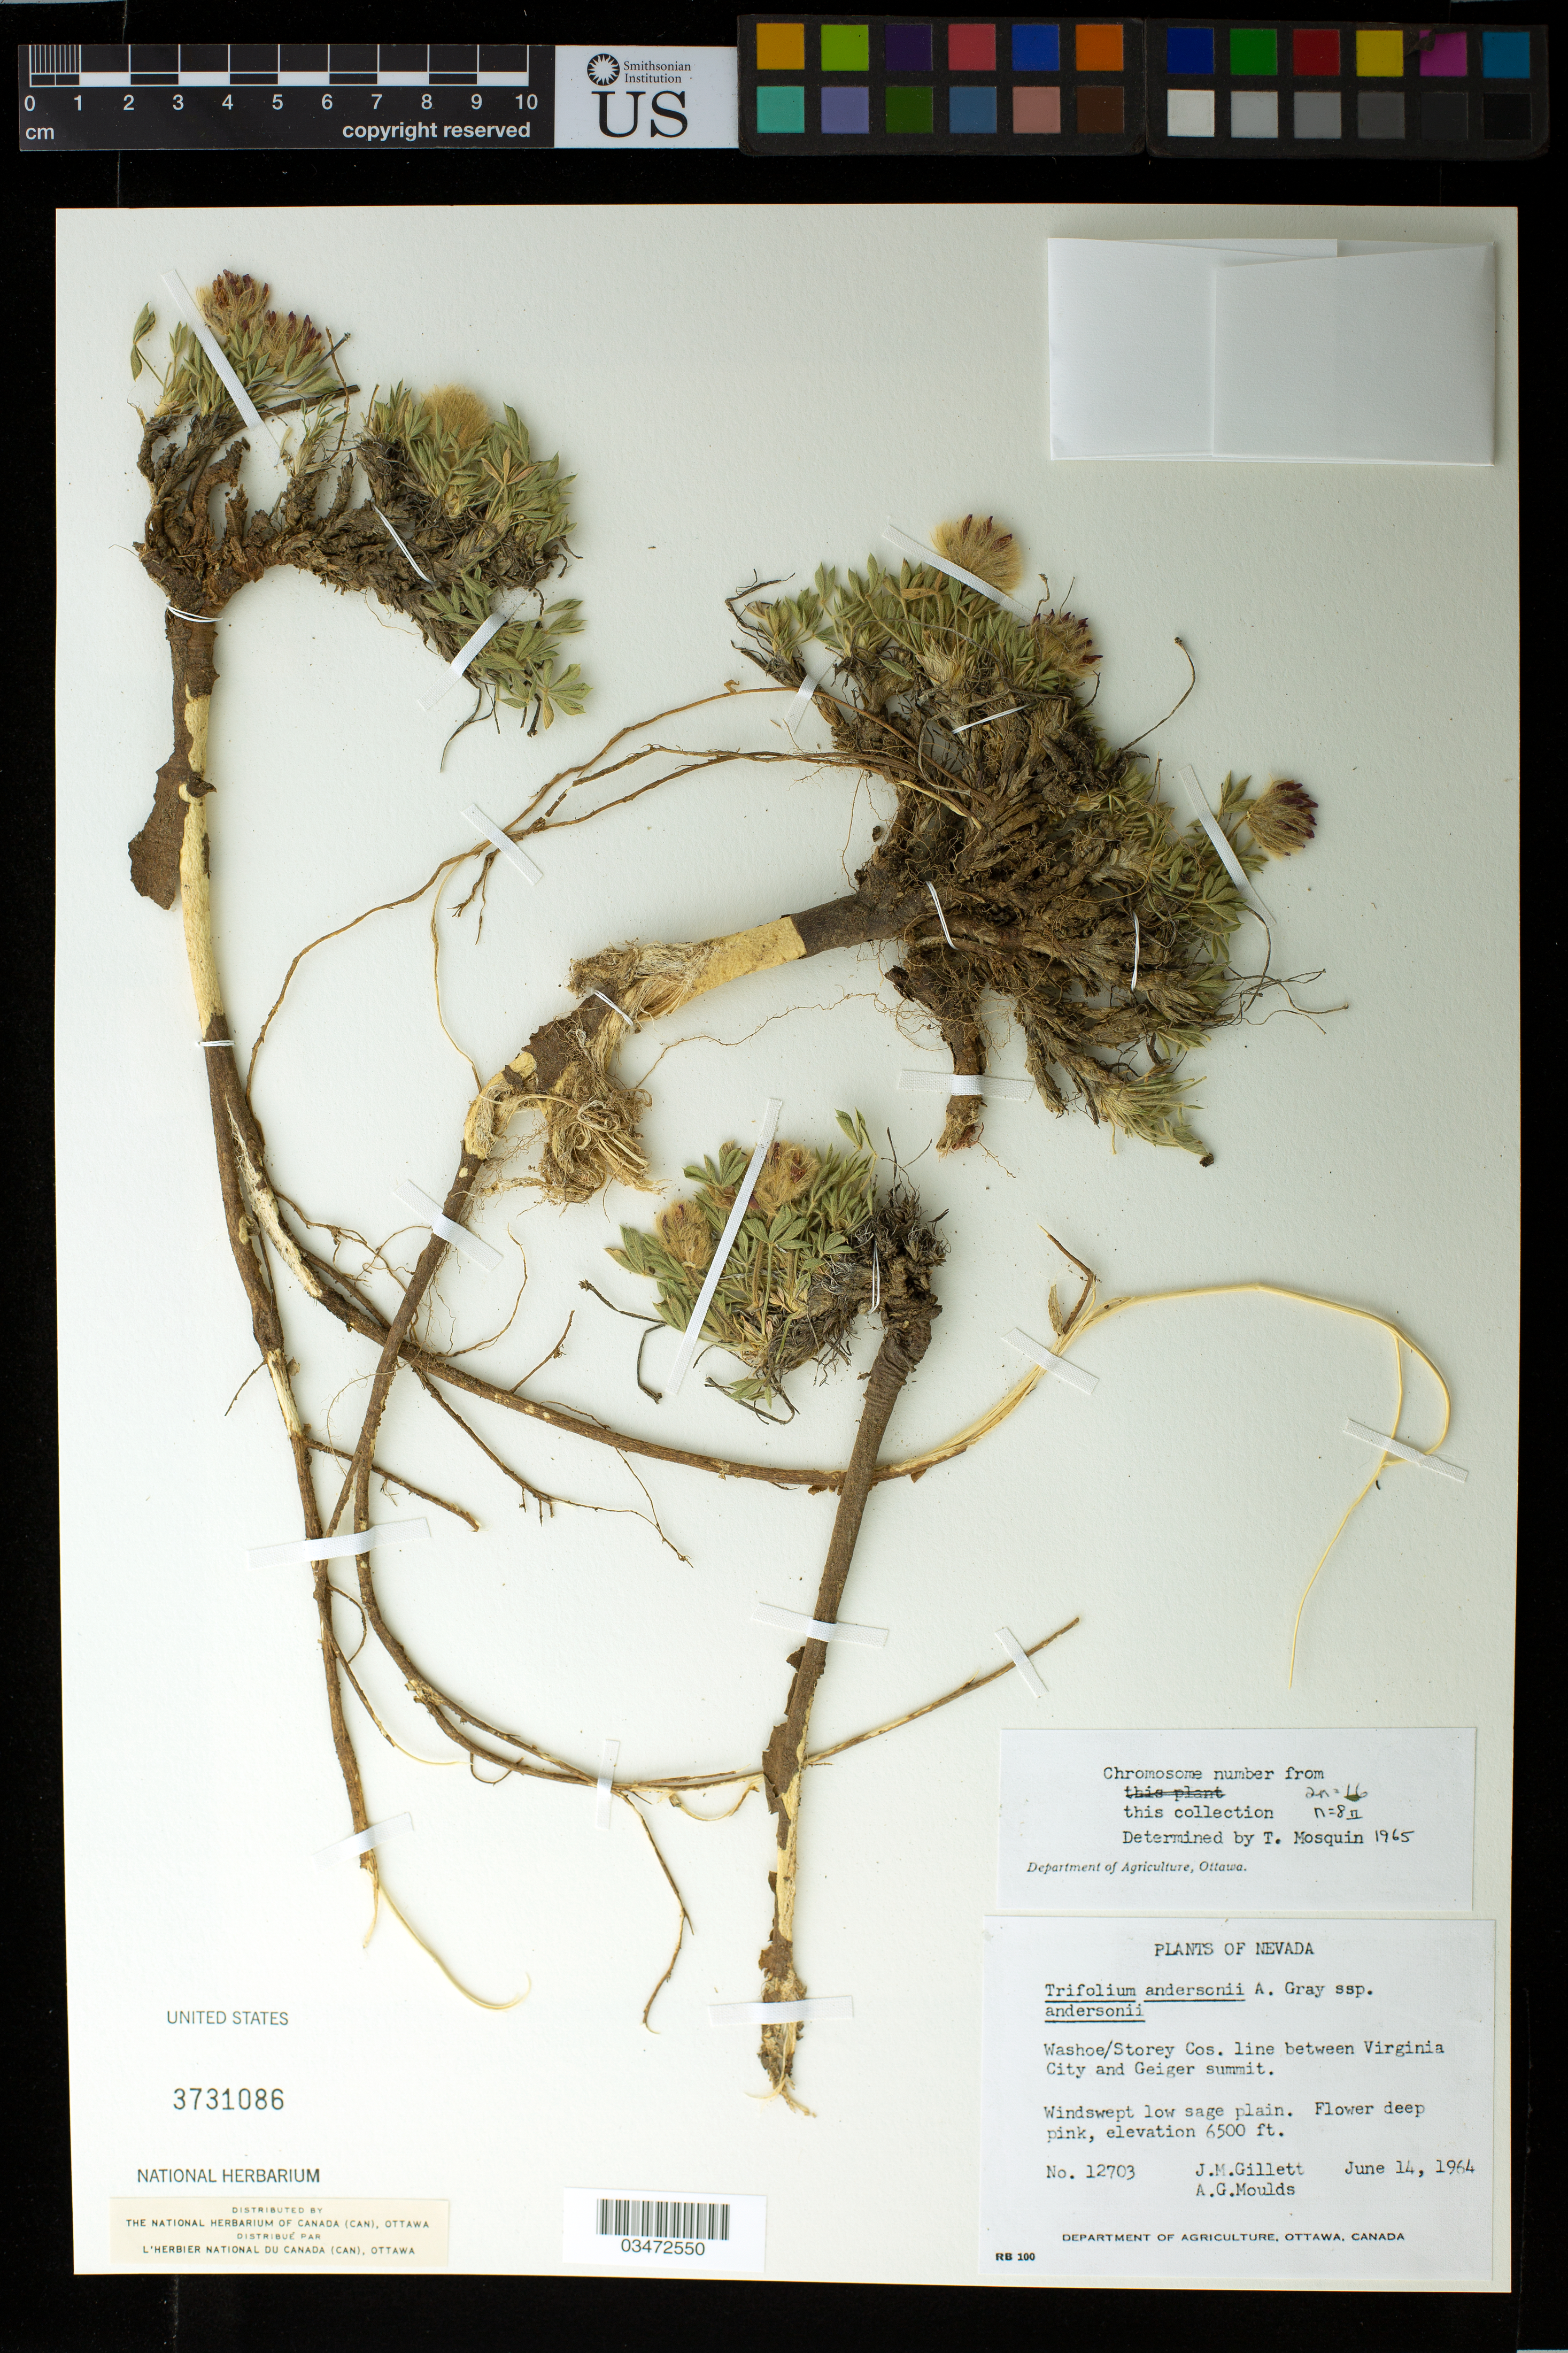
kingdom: Plantae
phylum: Tracheophyta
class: Magnoliopsida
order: Fabales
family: Fabaceae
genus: Trifolium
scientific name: Trifolium andersonii subsp. andersonii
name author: A. Gray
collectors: J. Gillett & A. Moulds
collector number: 12703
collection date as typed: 14 Jun 1964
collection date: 1964-06-14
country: United States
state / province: Nevada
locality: Washoe/Storey Cos. line between Virginia City and Geiger summit.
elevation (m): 1981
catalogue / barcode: US 3731086